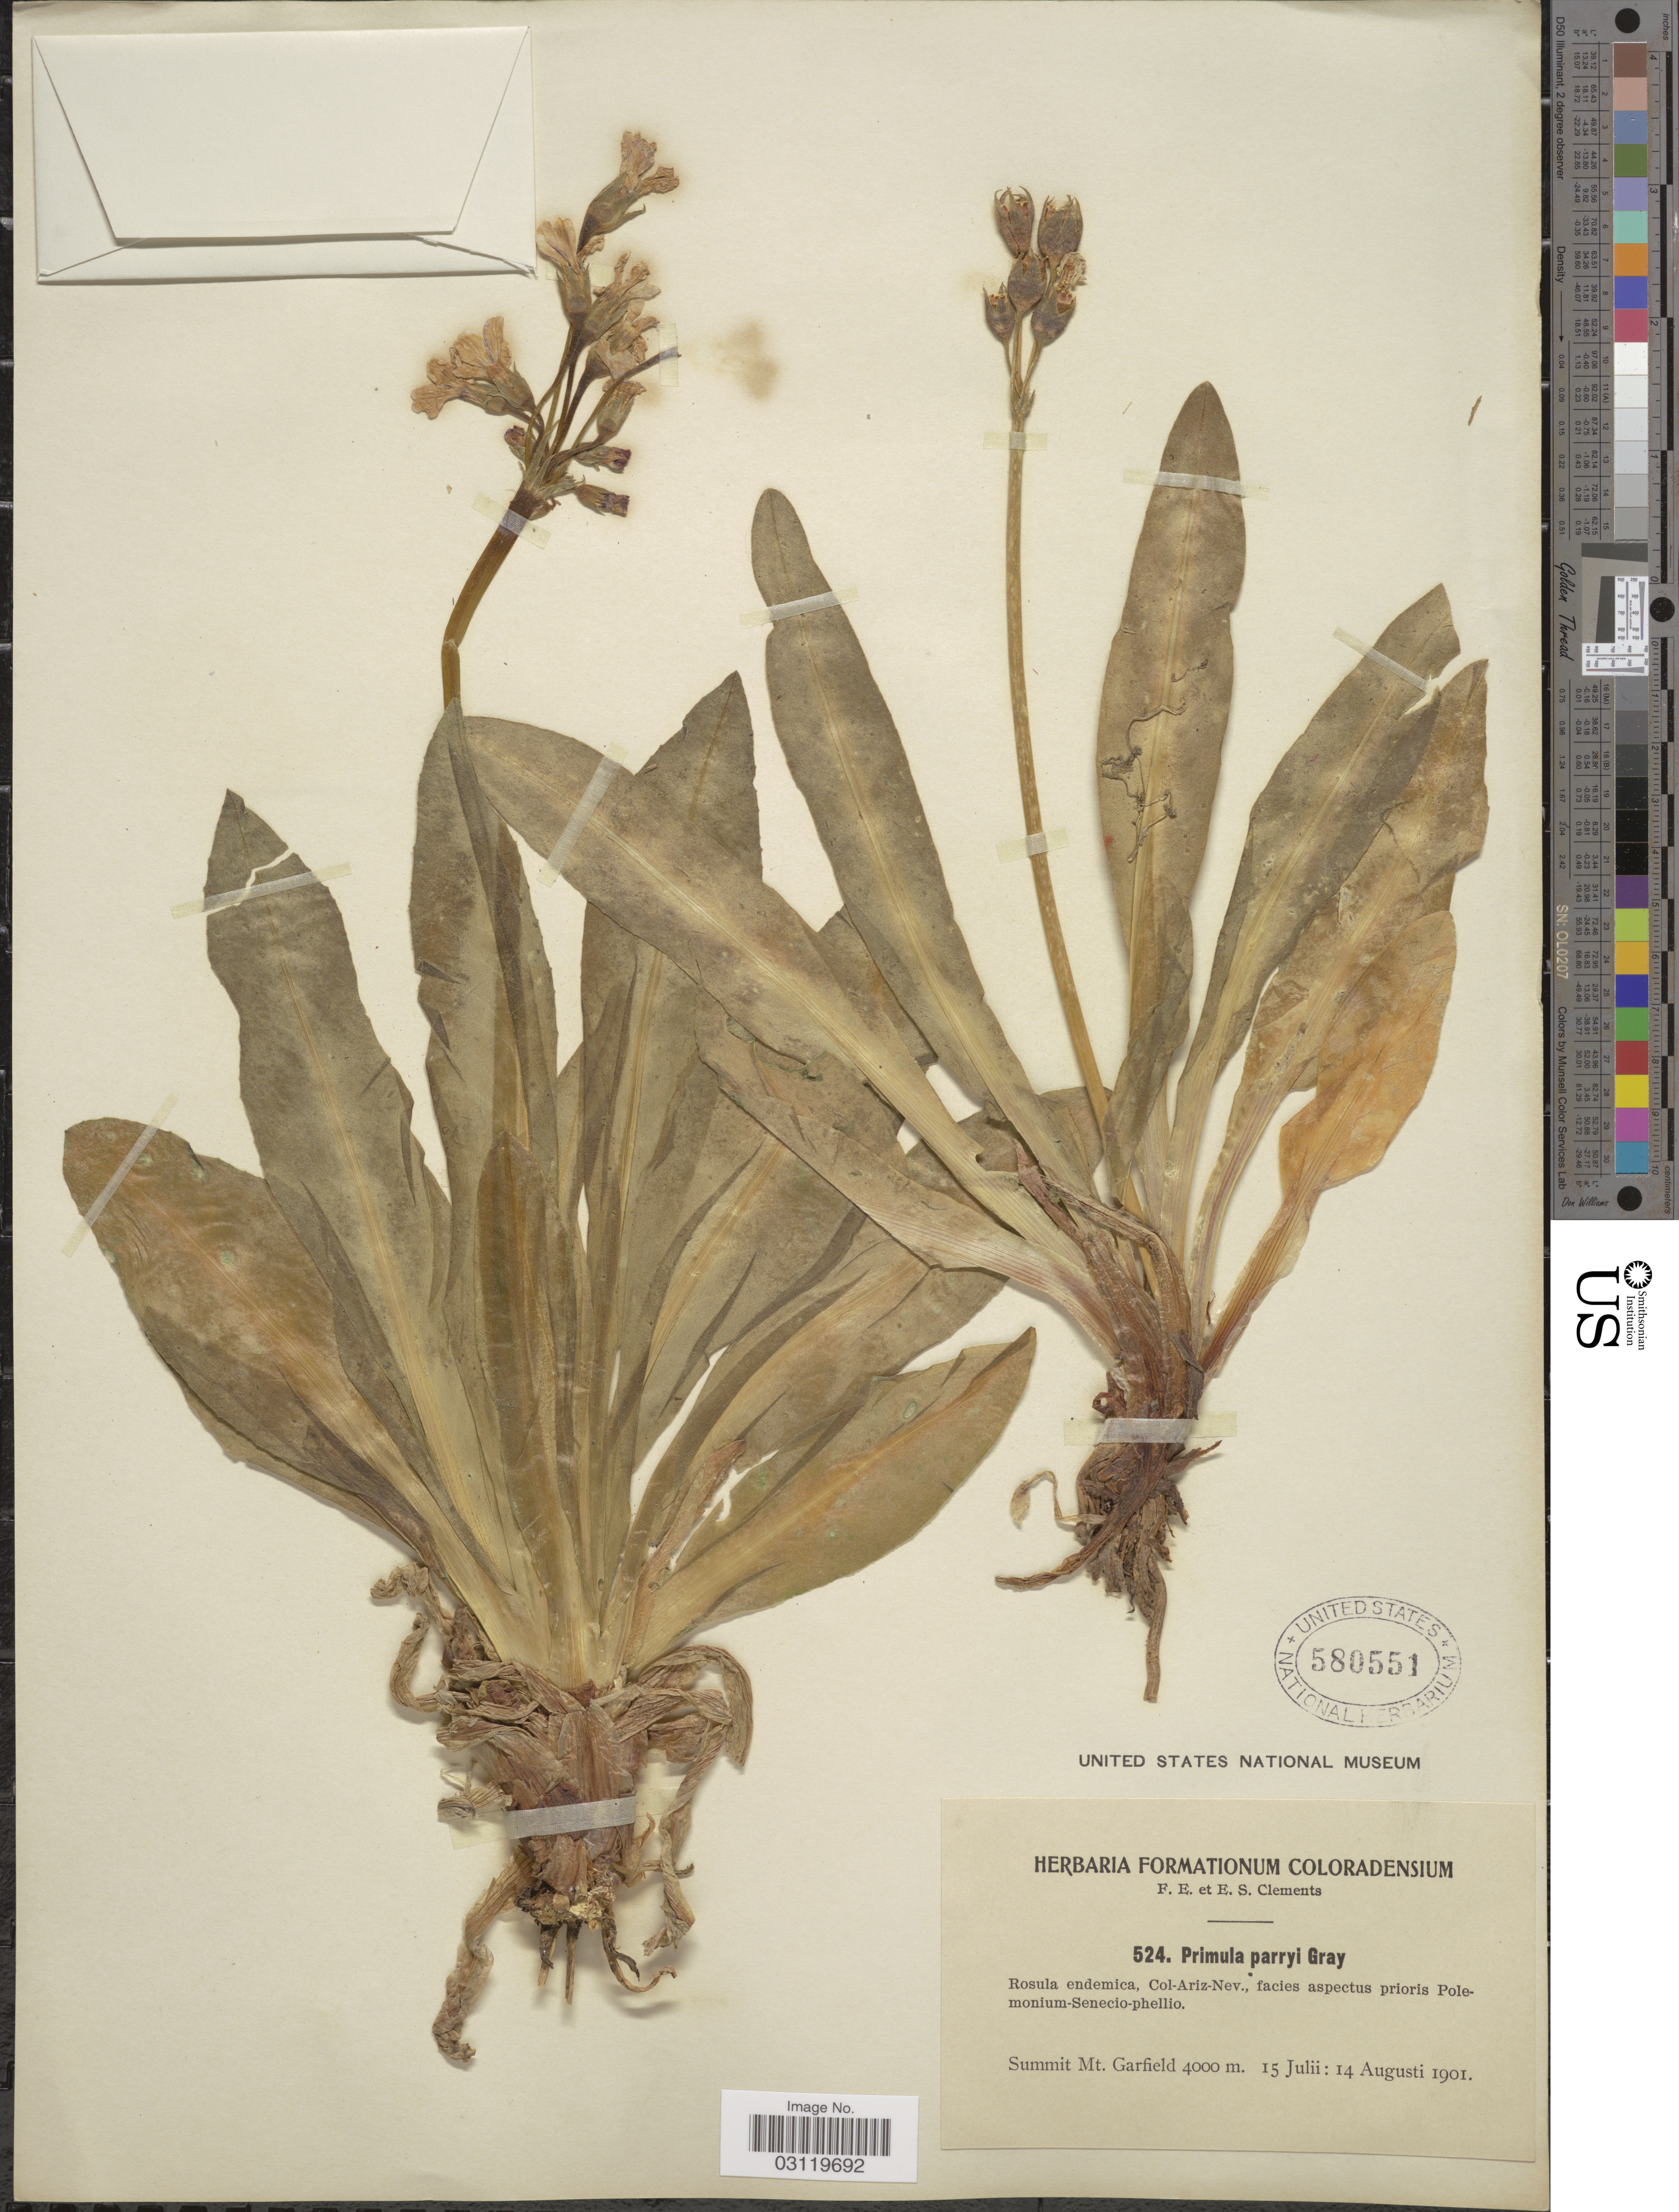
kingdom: Plantae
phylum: Tracheophyta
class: Magnoliopsida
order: Ericales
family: Primulaceae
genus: Primula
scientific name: Primula parryi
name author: A. Gray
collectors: F. E. Clements & E. S. Clements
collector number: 524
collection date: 1901-07-15/1901-08-14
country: United States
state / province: Colorado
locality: Summit Mt. Garfield.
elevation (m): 4000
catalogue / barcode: US 580551